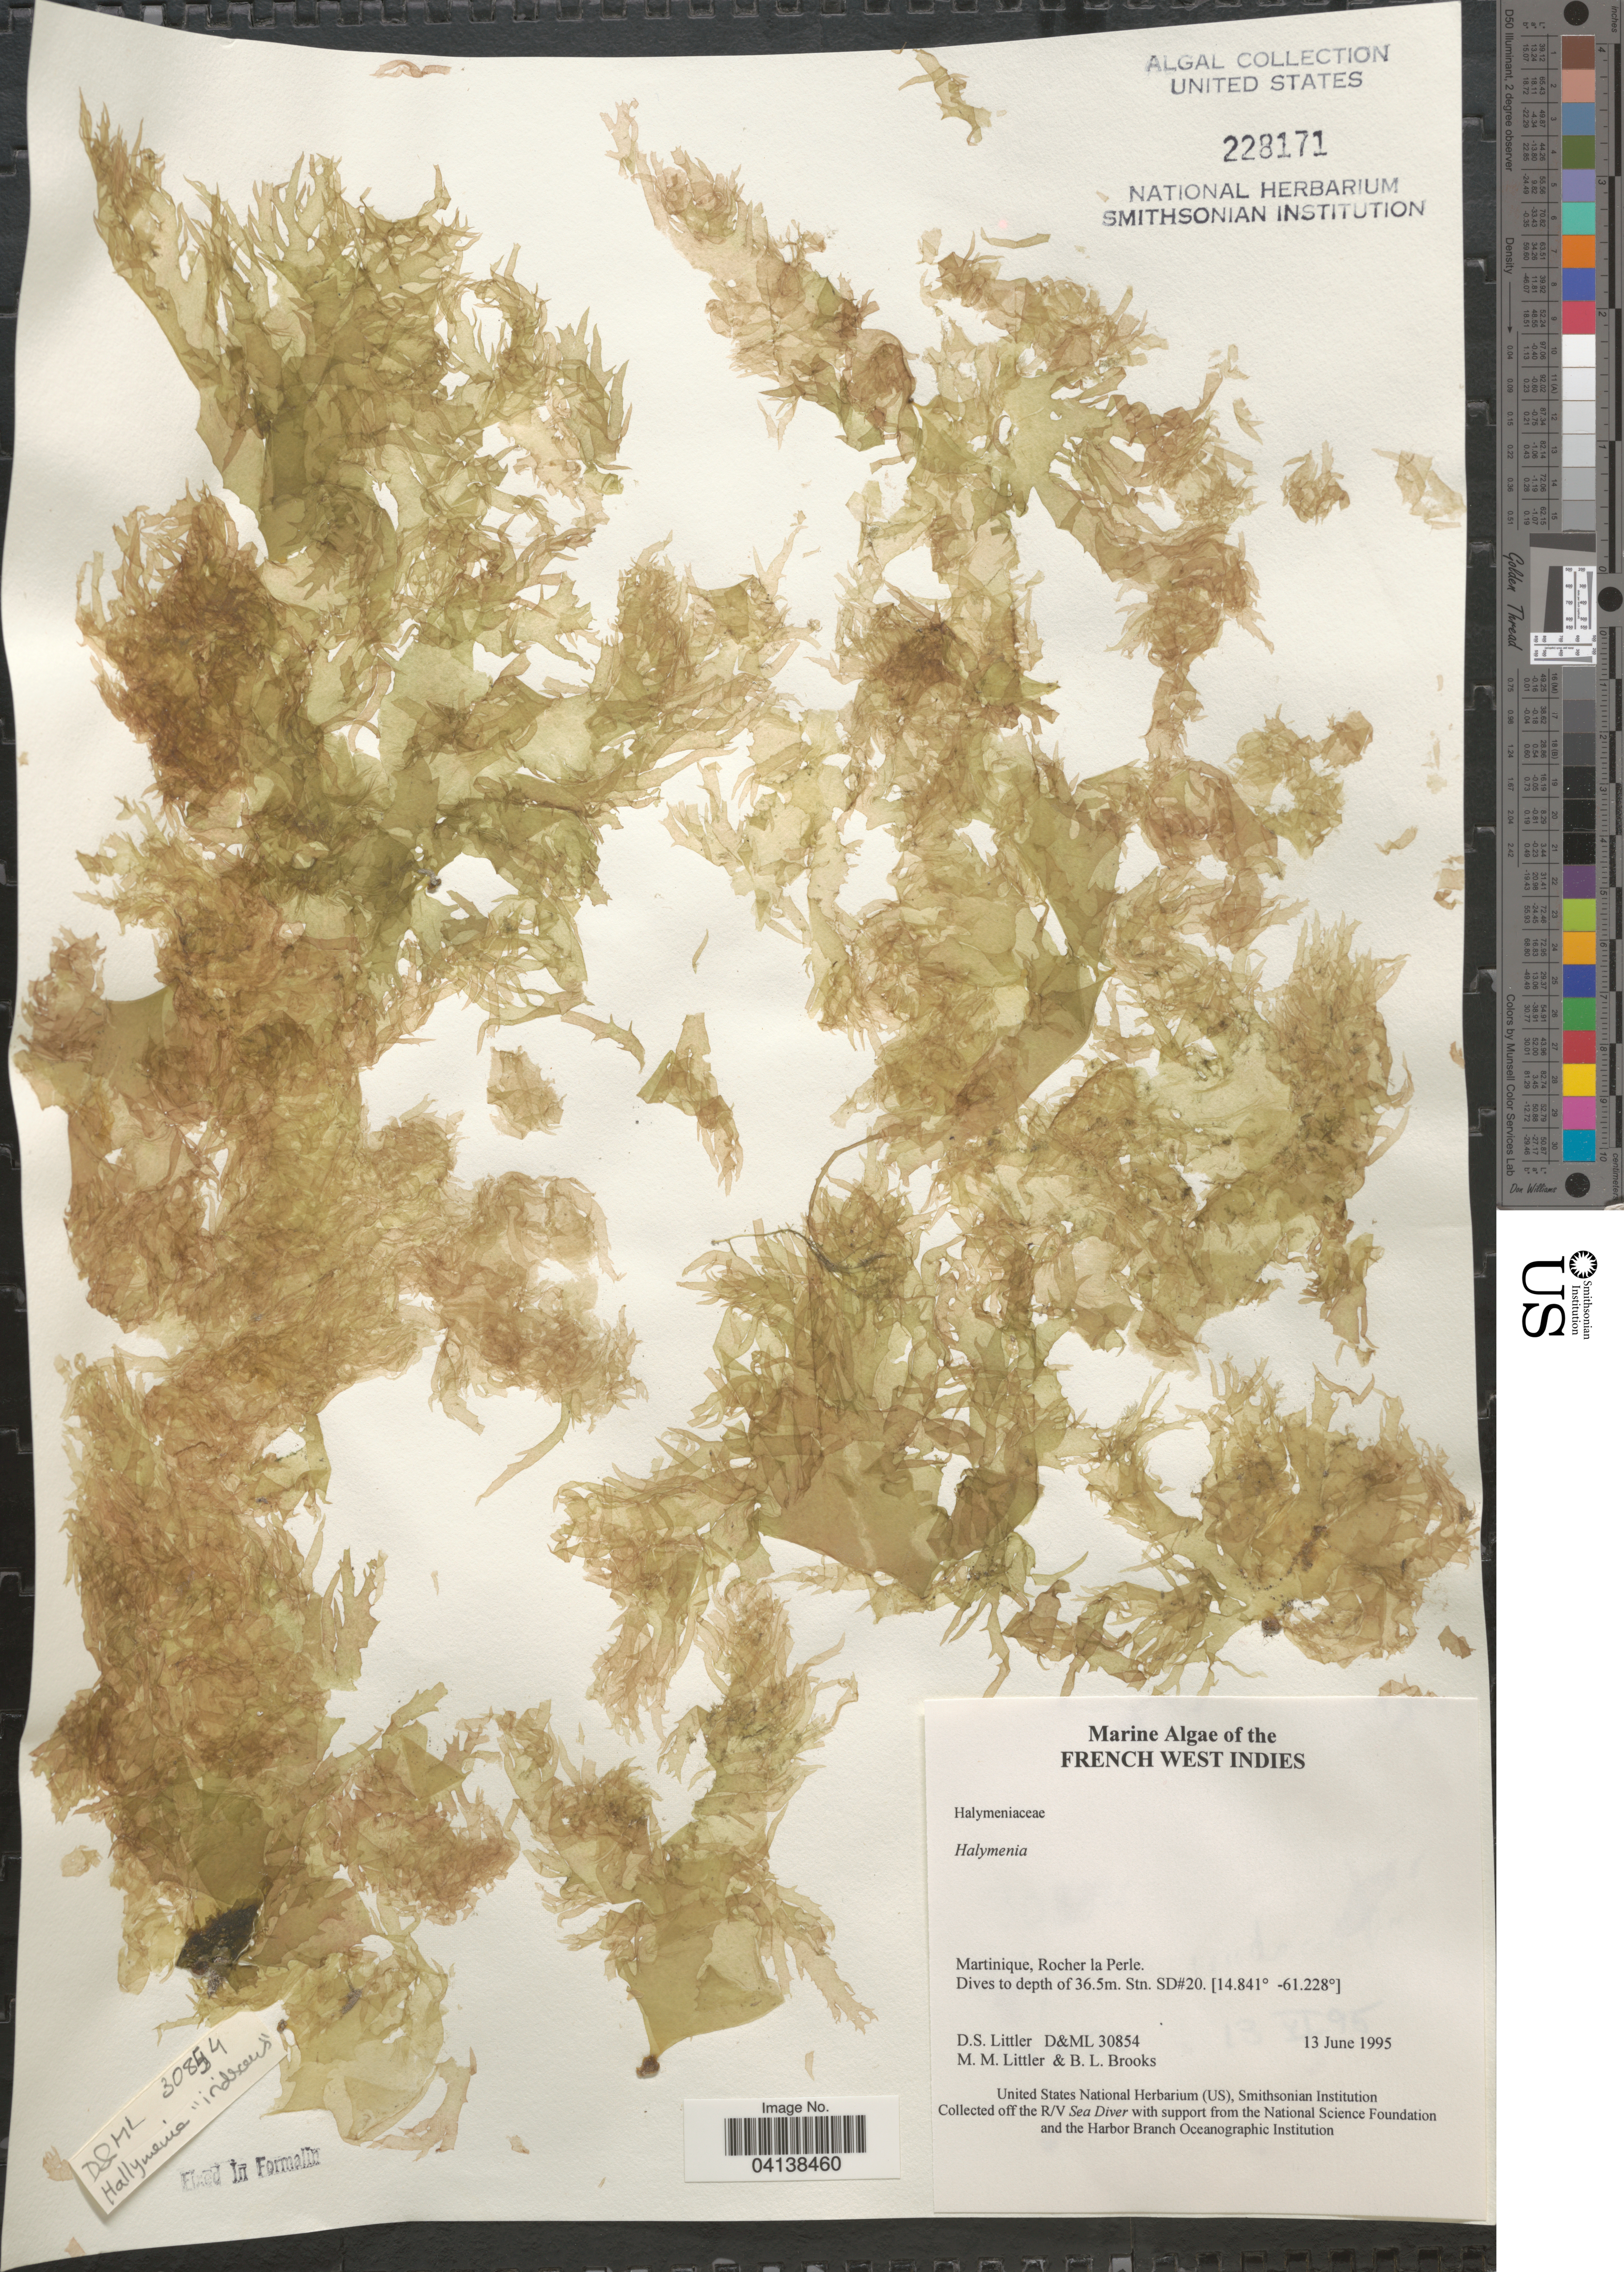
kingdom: Plantae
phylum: Rhodophyta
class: Florideophyceae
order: Halymeniales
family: Halymeniaceae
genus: Halymenia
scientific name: Halymenia sp.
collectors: D. S. Littler & B. Brooks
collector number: D&ML 30854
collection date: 1995-06-13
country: Martinique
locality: French West Indies. Rocher la Perle. Stn. SD#20.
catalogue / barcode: US 228171